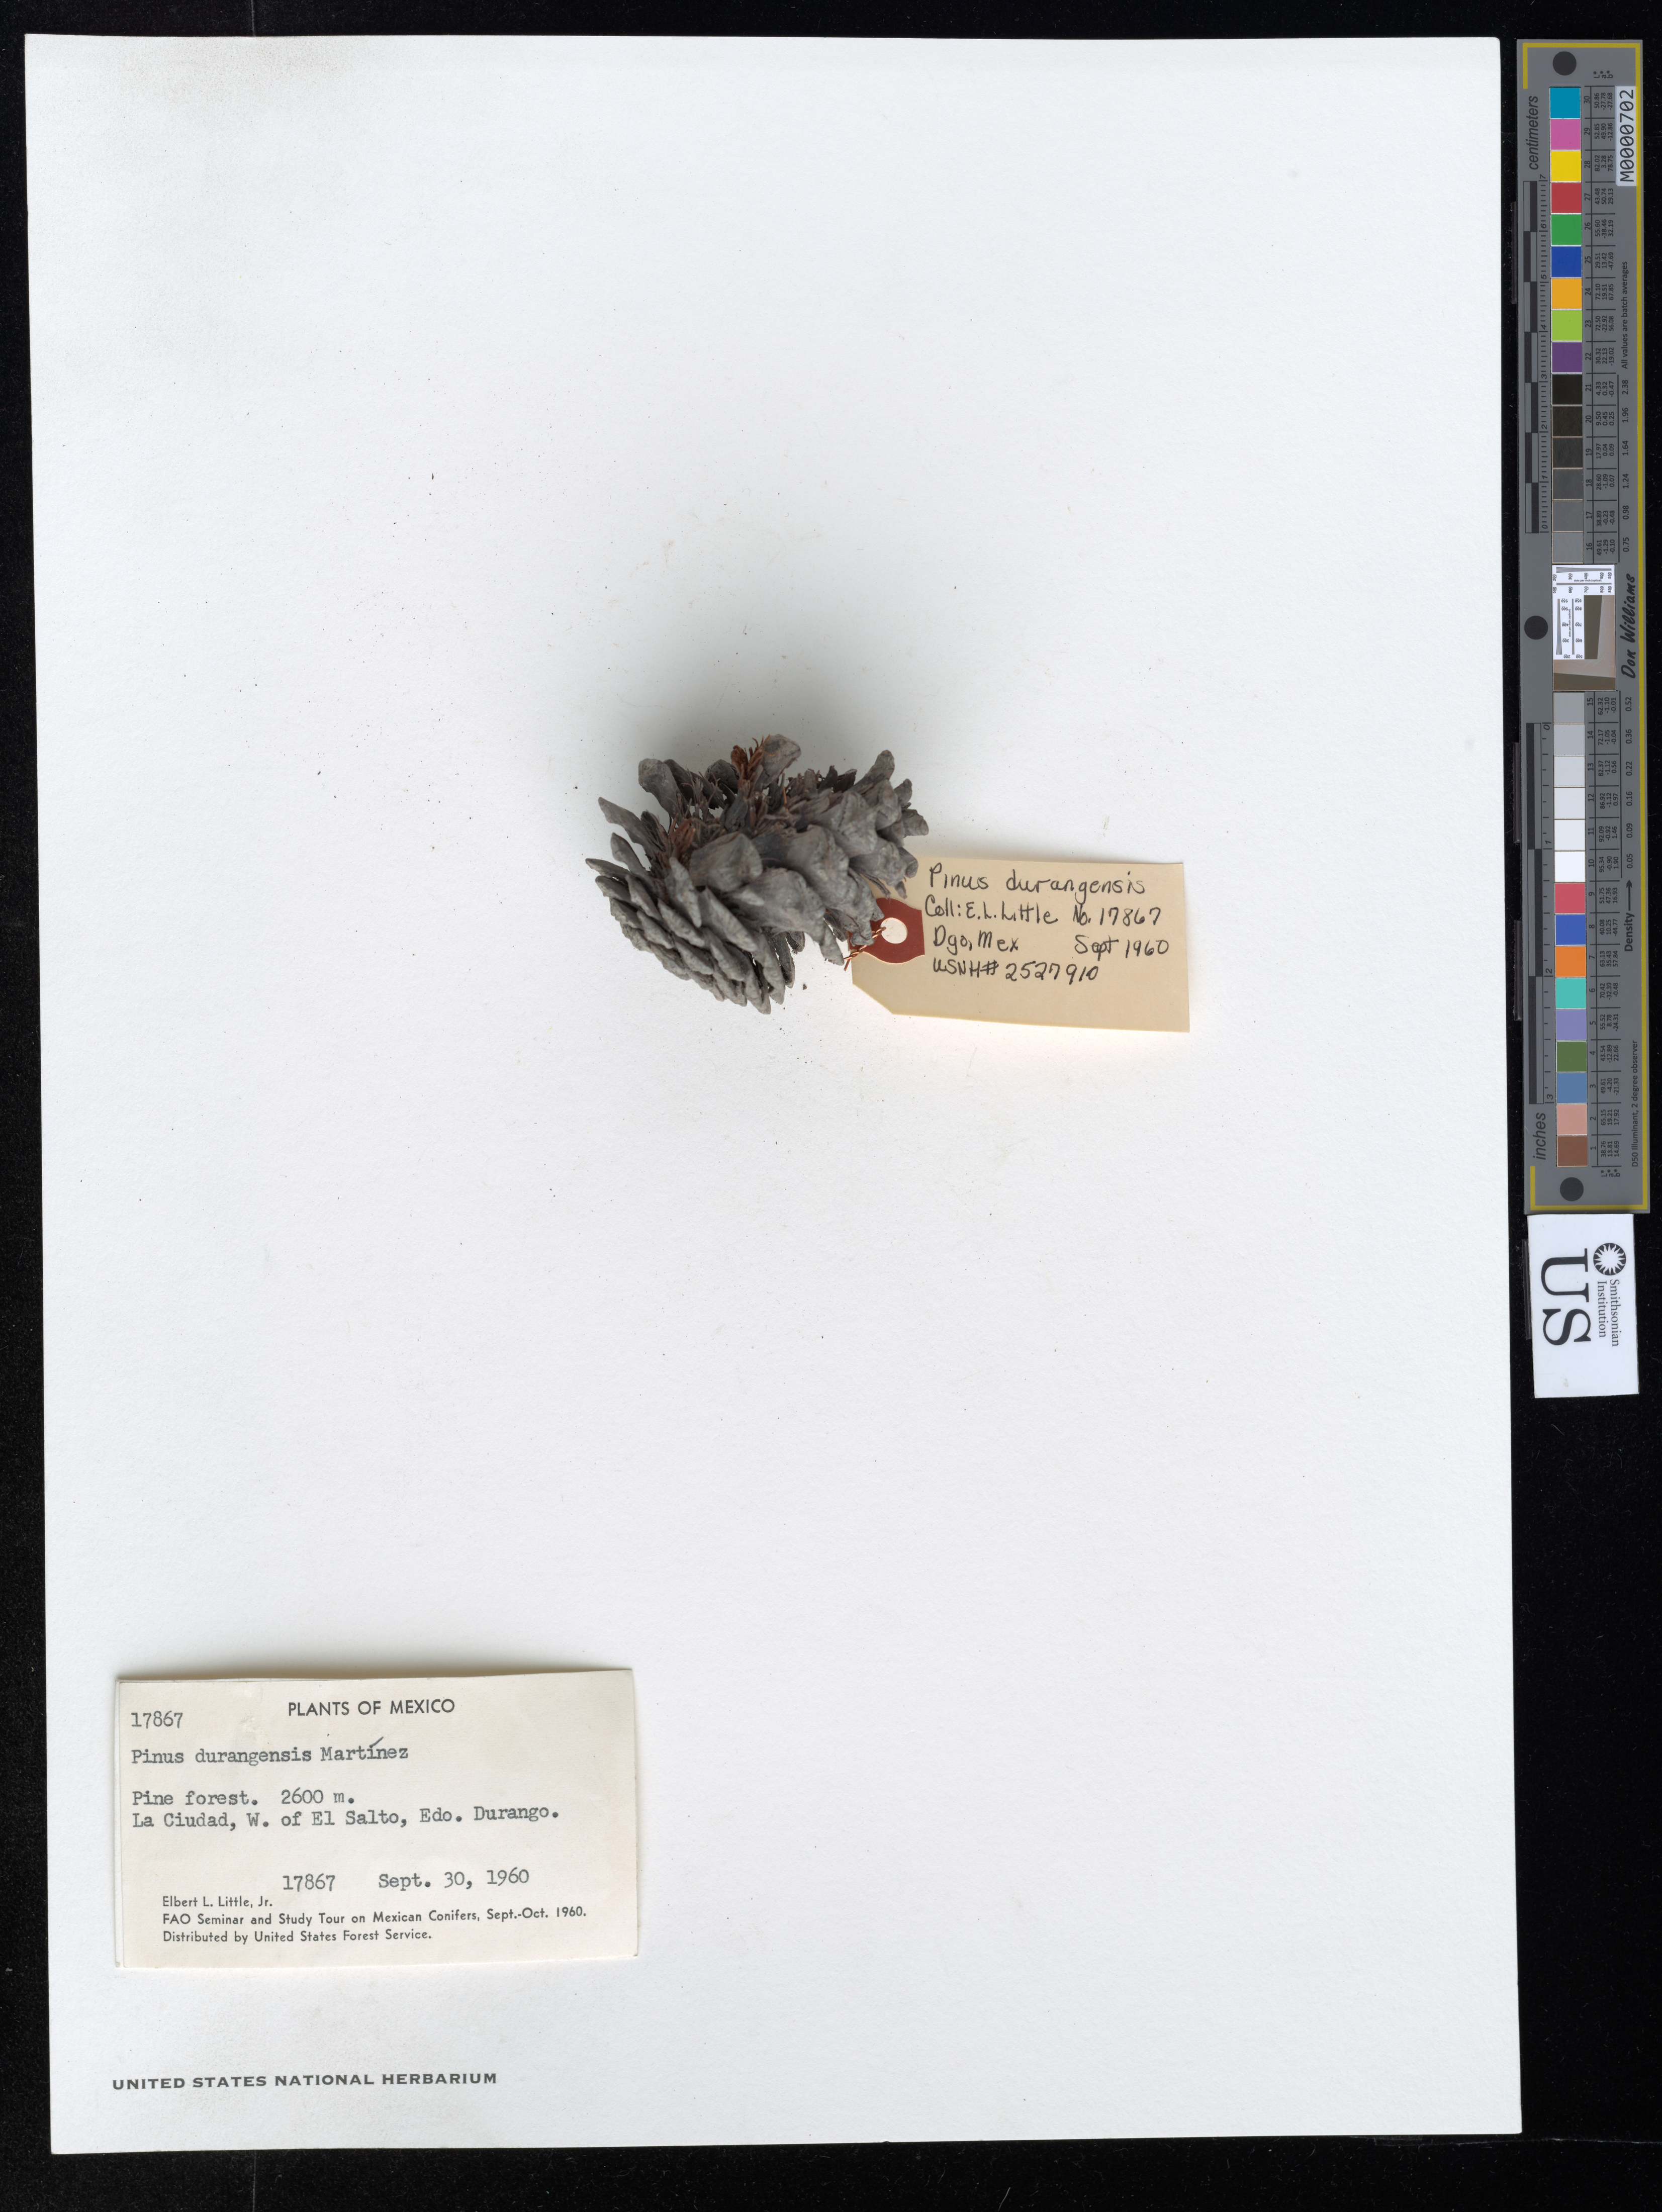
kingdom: Plantae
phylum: Tracheophyta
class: Pinopsida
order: Pinales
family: Pinaceae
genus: Pinus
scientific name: Pinus durangensis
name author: Martínez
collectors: E. L. Little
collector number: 17867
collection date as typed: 30 Sep 1960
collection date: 1960-09-30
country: Mexico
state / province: Durango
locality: La Ciudad, W of El Salto.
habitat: Pine forest.